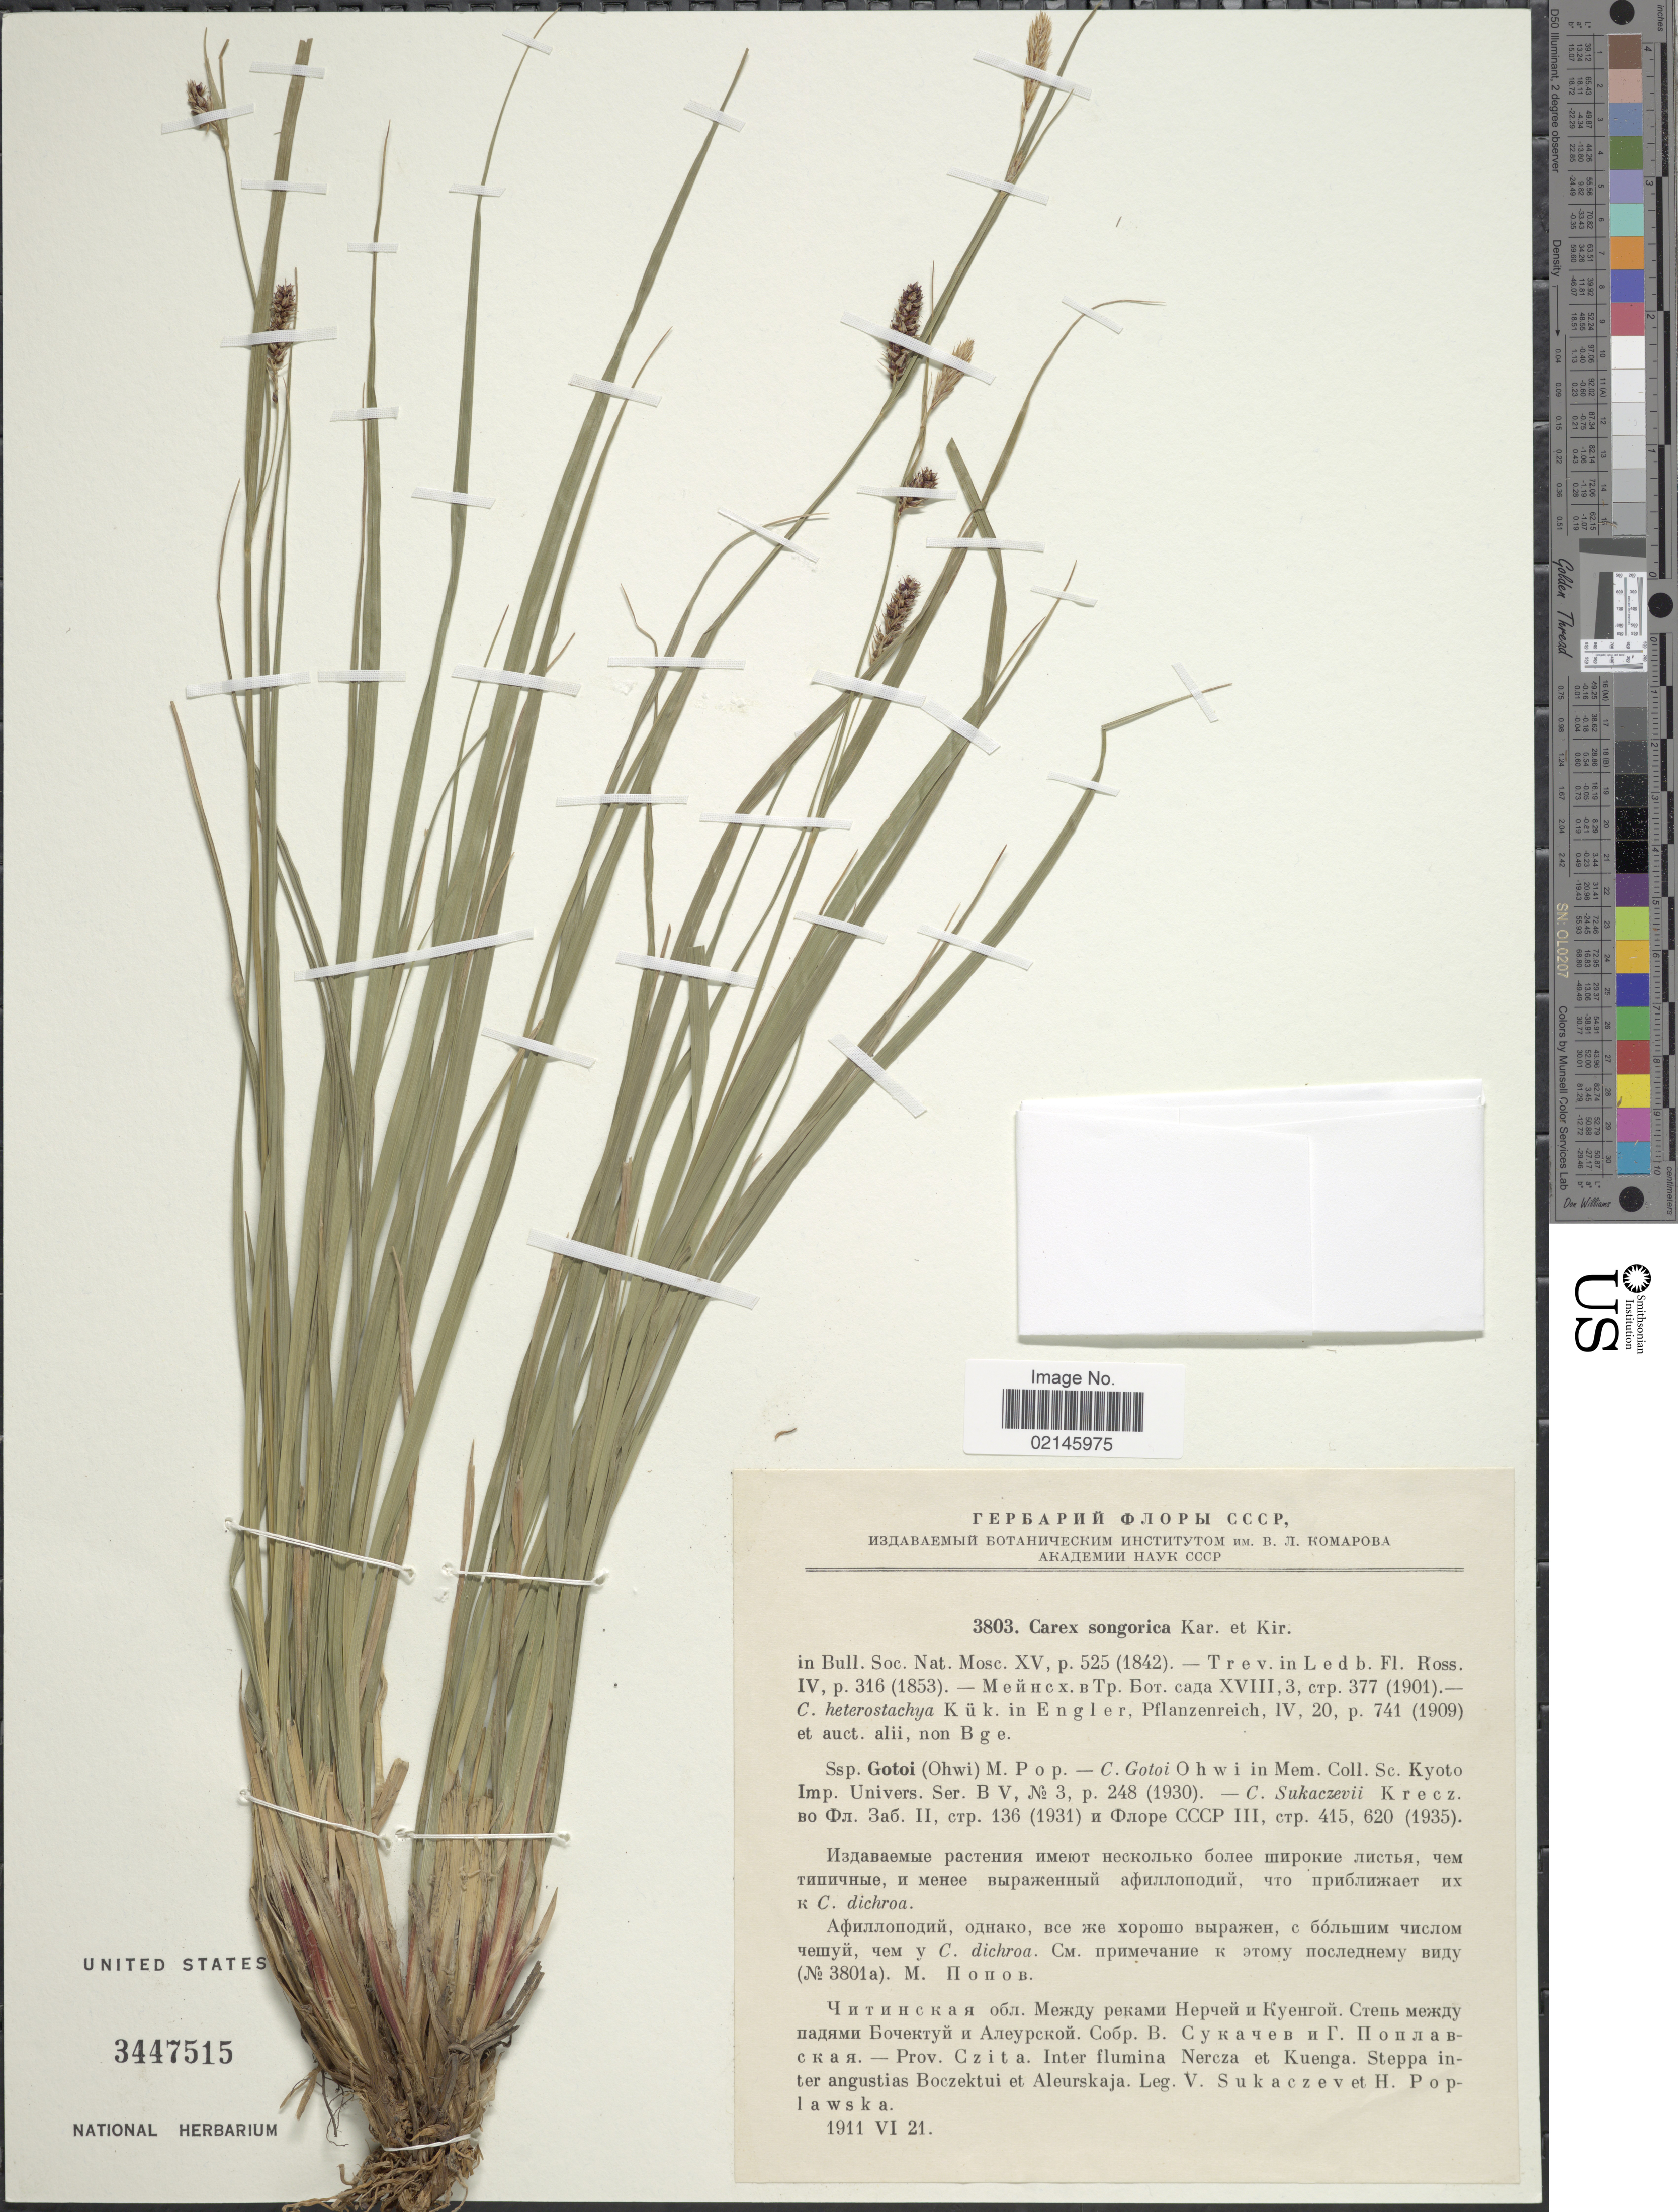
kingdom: Plantae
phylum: Tracheophyta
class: Liliopsida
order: Poales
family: Cyperaceae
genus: Carex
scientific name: Carex songorica Kar. & Kir., nom. illeg.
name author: Kar. & Kir.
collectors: V. Sukaczev & H. Poplawska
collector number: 3803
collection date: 1911-06-21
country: Russian Federation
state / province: Zabaykalsky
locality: Prov. Czita. Inter flumina Nercza et Kuenga. Steppa inter angustias Boczektui et Aleurskaja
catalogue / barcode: US 3447515